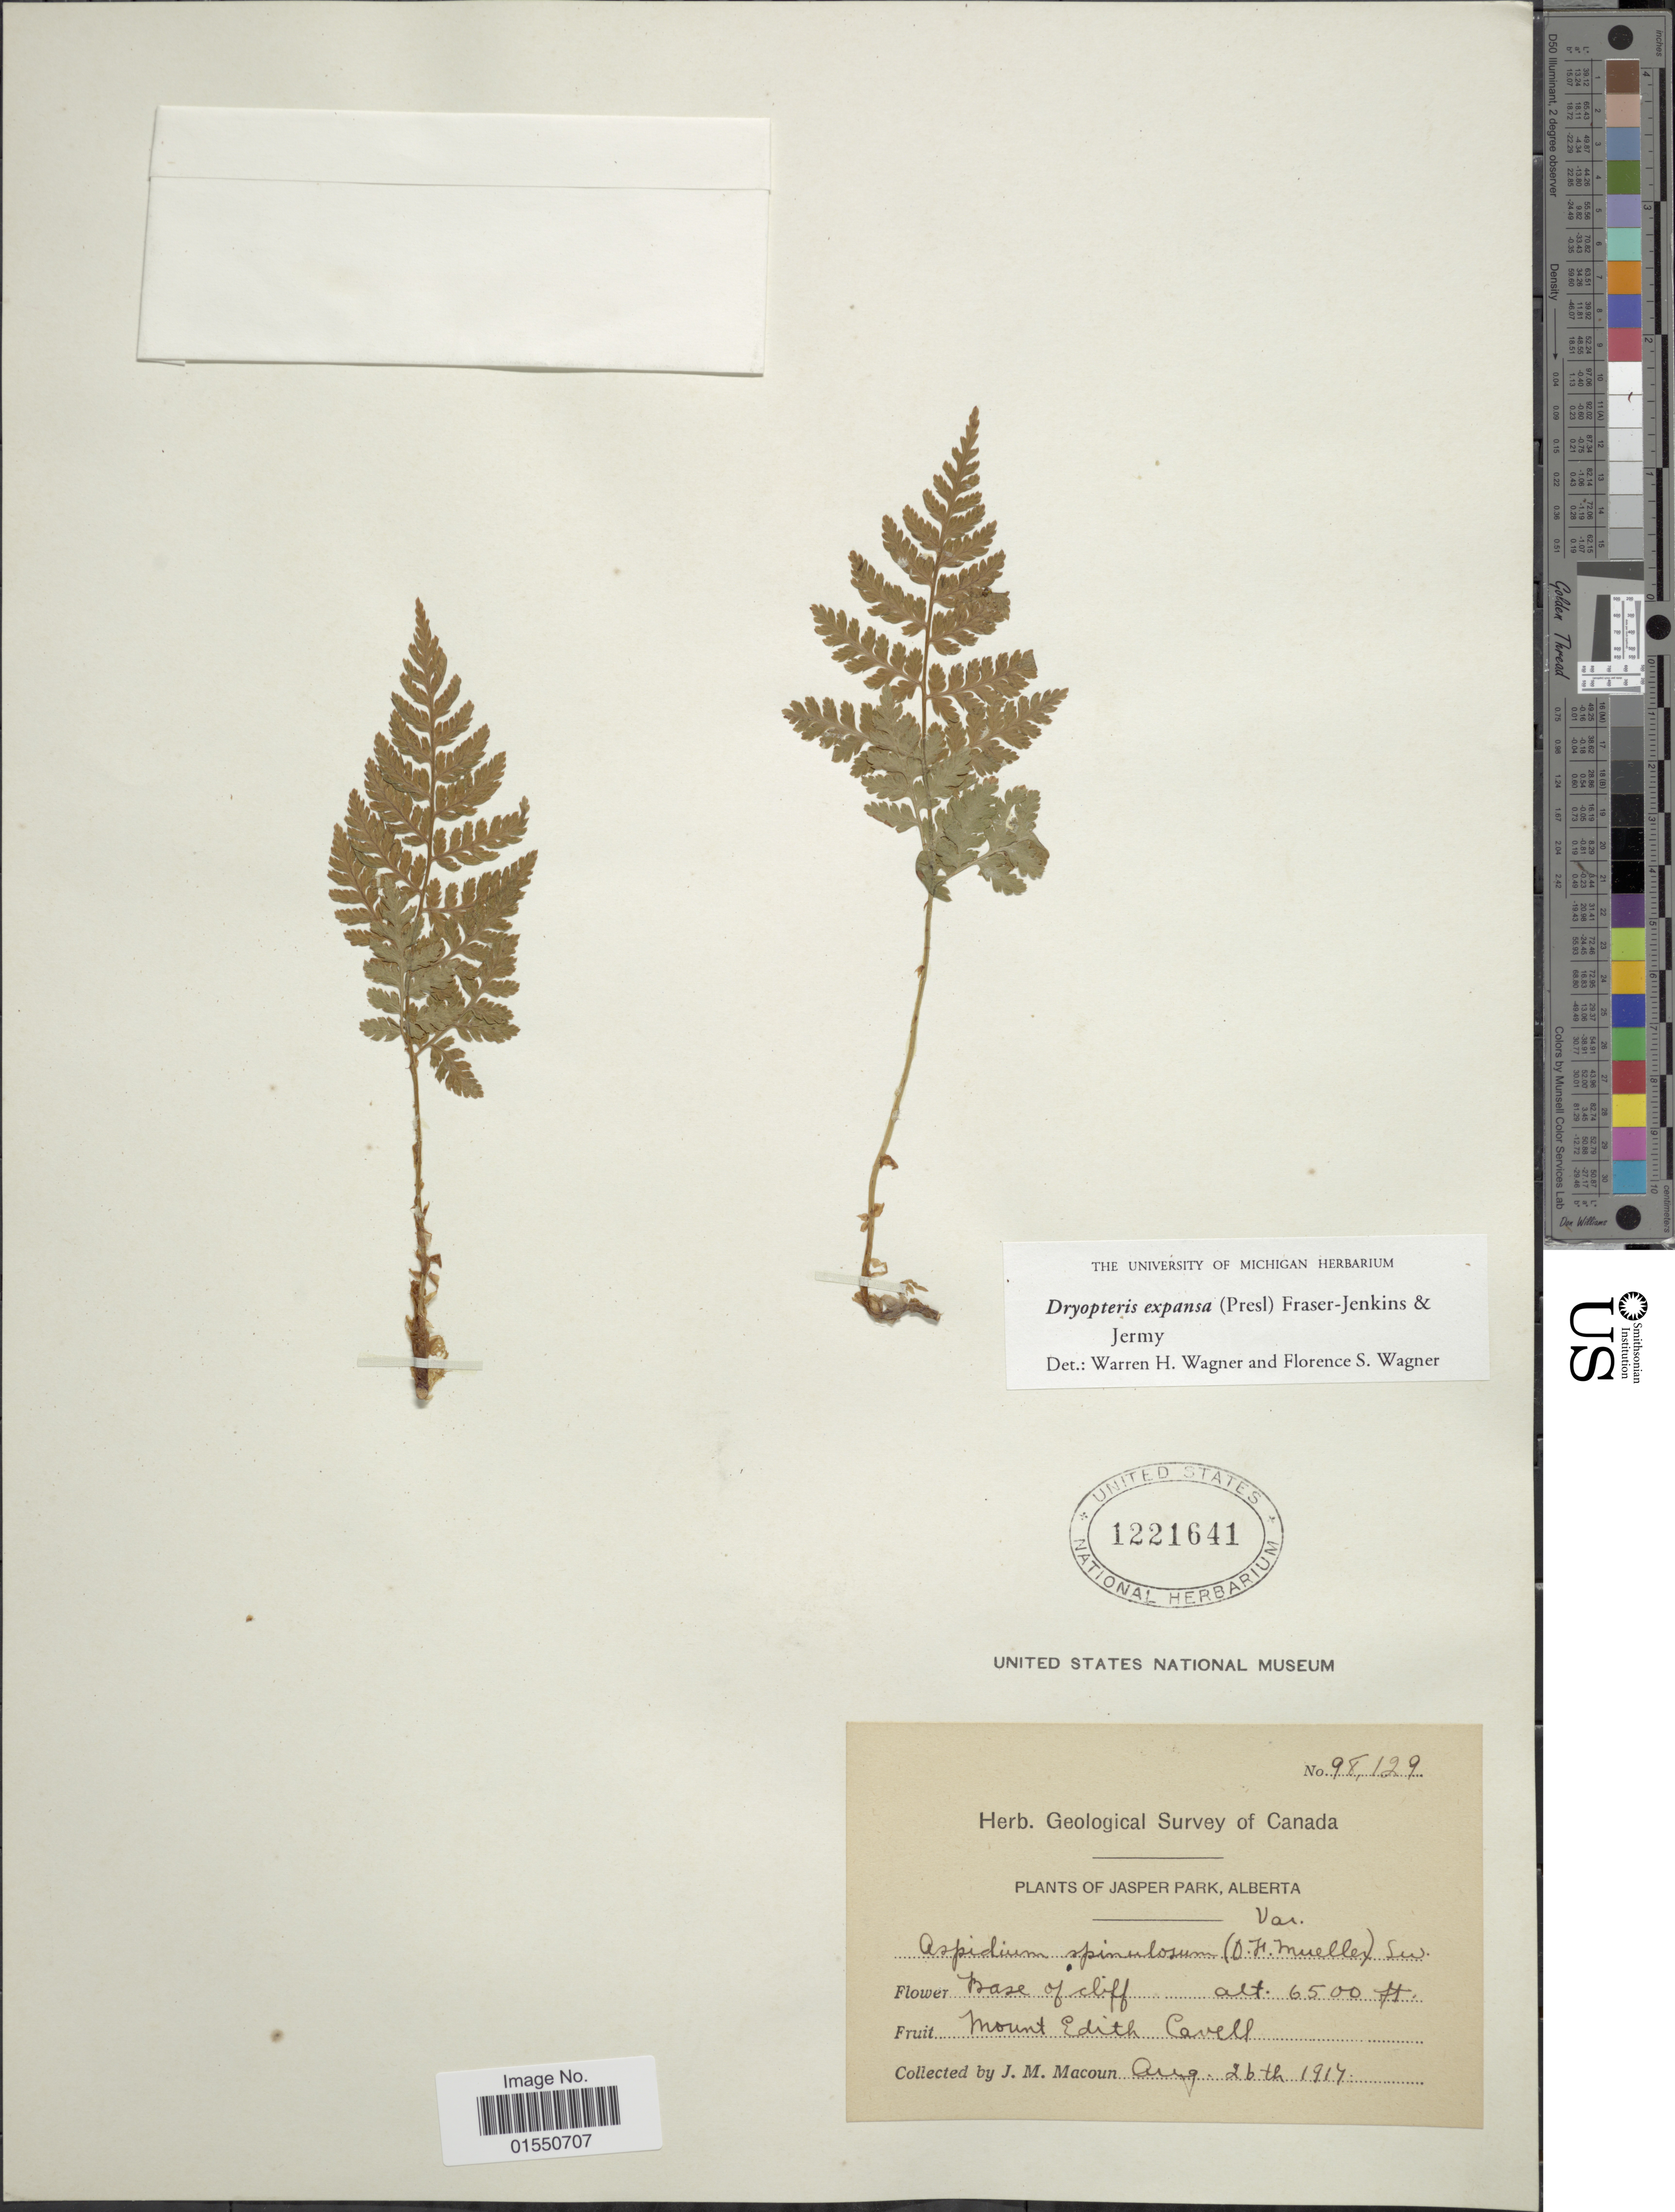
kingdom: Plantae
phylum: Tracheophyta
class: Polypodiopsida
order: Polypodiales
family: Dryopteridaceae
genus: Dryopteris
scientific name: Dryopteris expansa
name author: (C. Presl) Fraser-Jenk. & Jermy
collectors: J. M. Macoun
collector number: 98129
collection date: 1917-08-26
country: Canada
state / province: Alberta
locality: Jasper Park, Mount Edith Cavell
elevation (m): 1981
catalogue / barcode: US 1221641